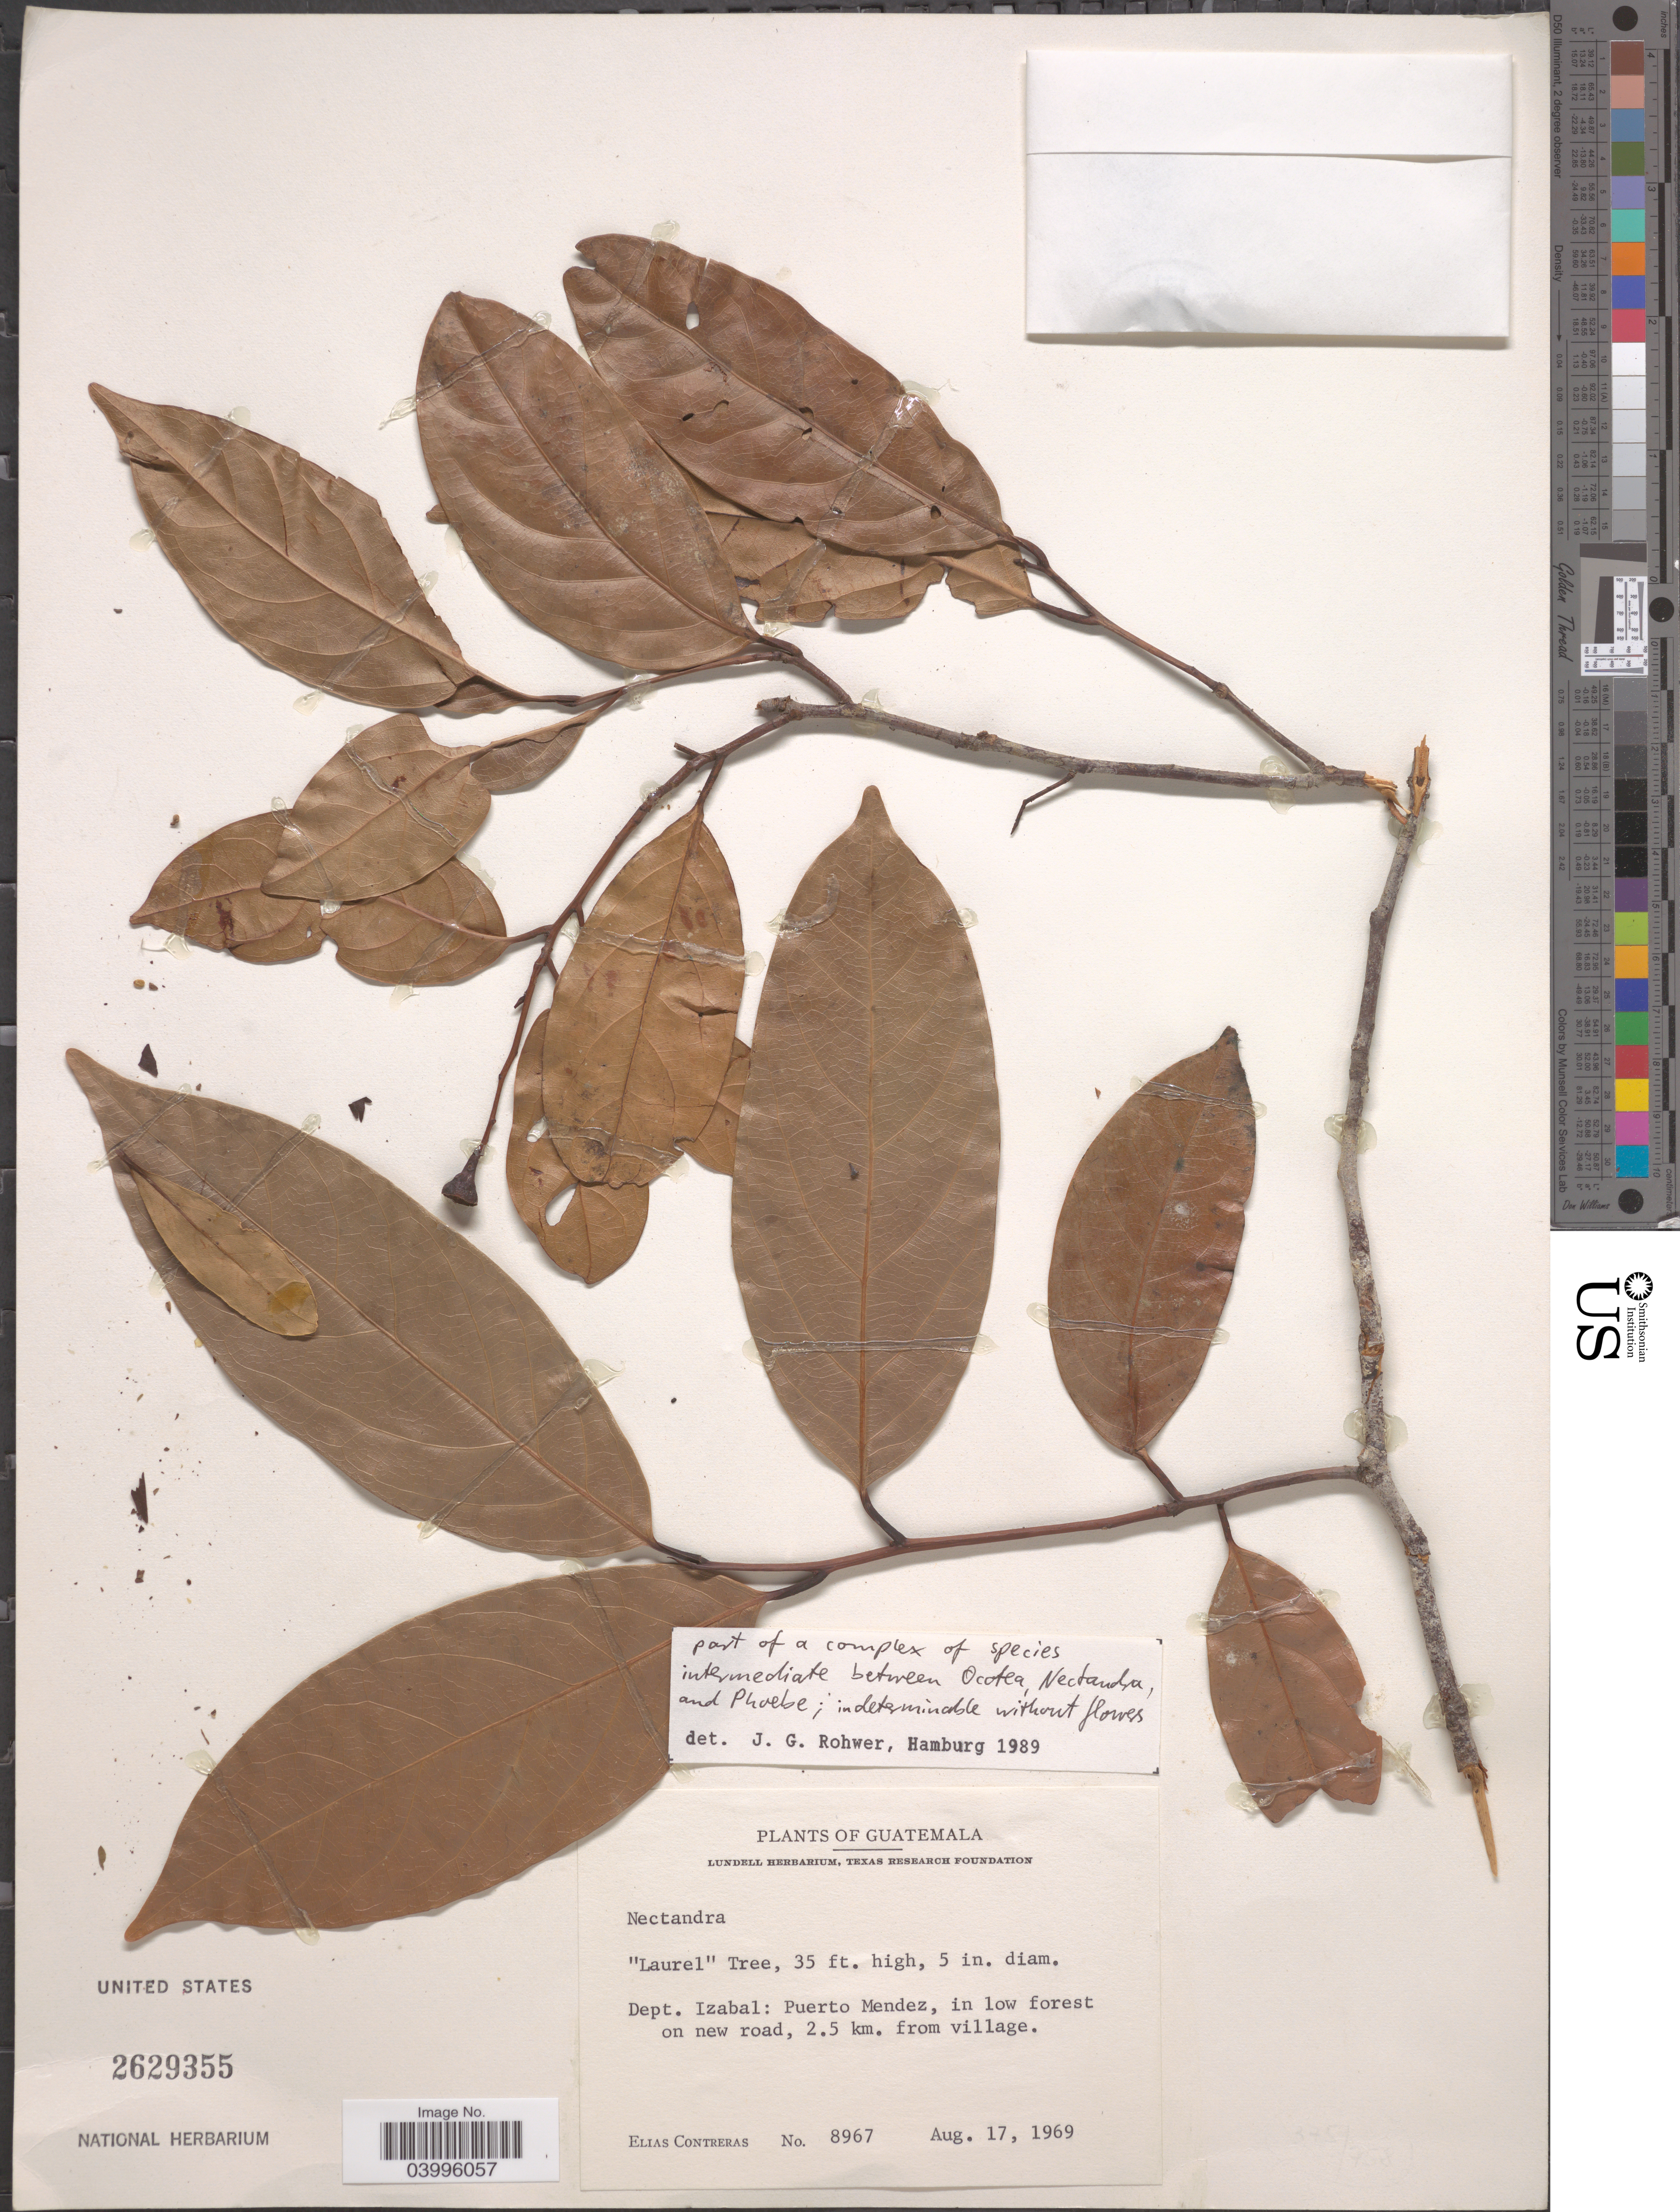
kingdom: Plantae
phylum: Tracheophyta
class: Magnoliopsida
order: Laurales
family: Lauraceae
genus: Ocotea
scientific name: Ocotea sp.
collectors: E. Contreras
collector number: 8967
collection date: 1969-08-17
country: Guatemala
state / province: Izabal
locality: Dept. Izabal: Puerto Mendez, in low forest on new road, 2.5 km. from village.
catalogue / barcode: US 2629355